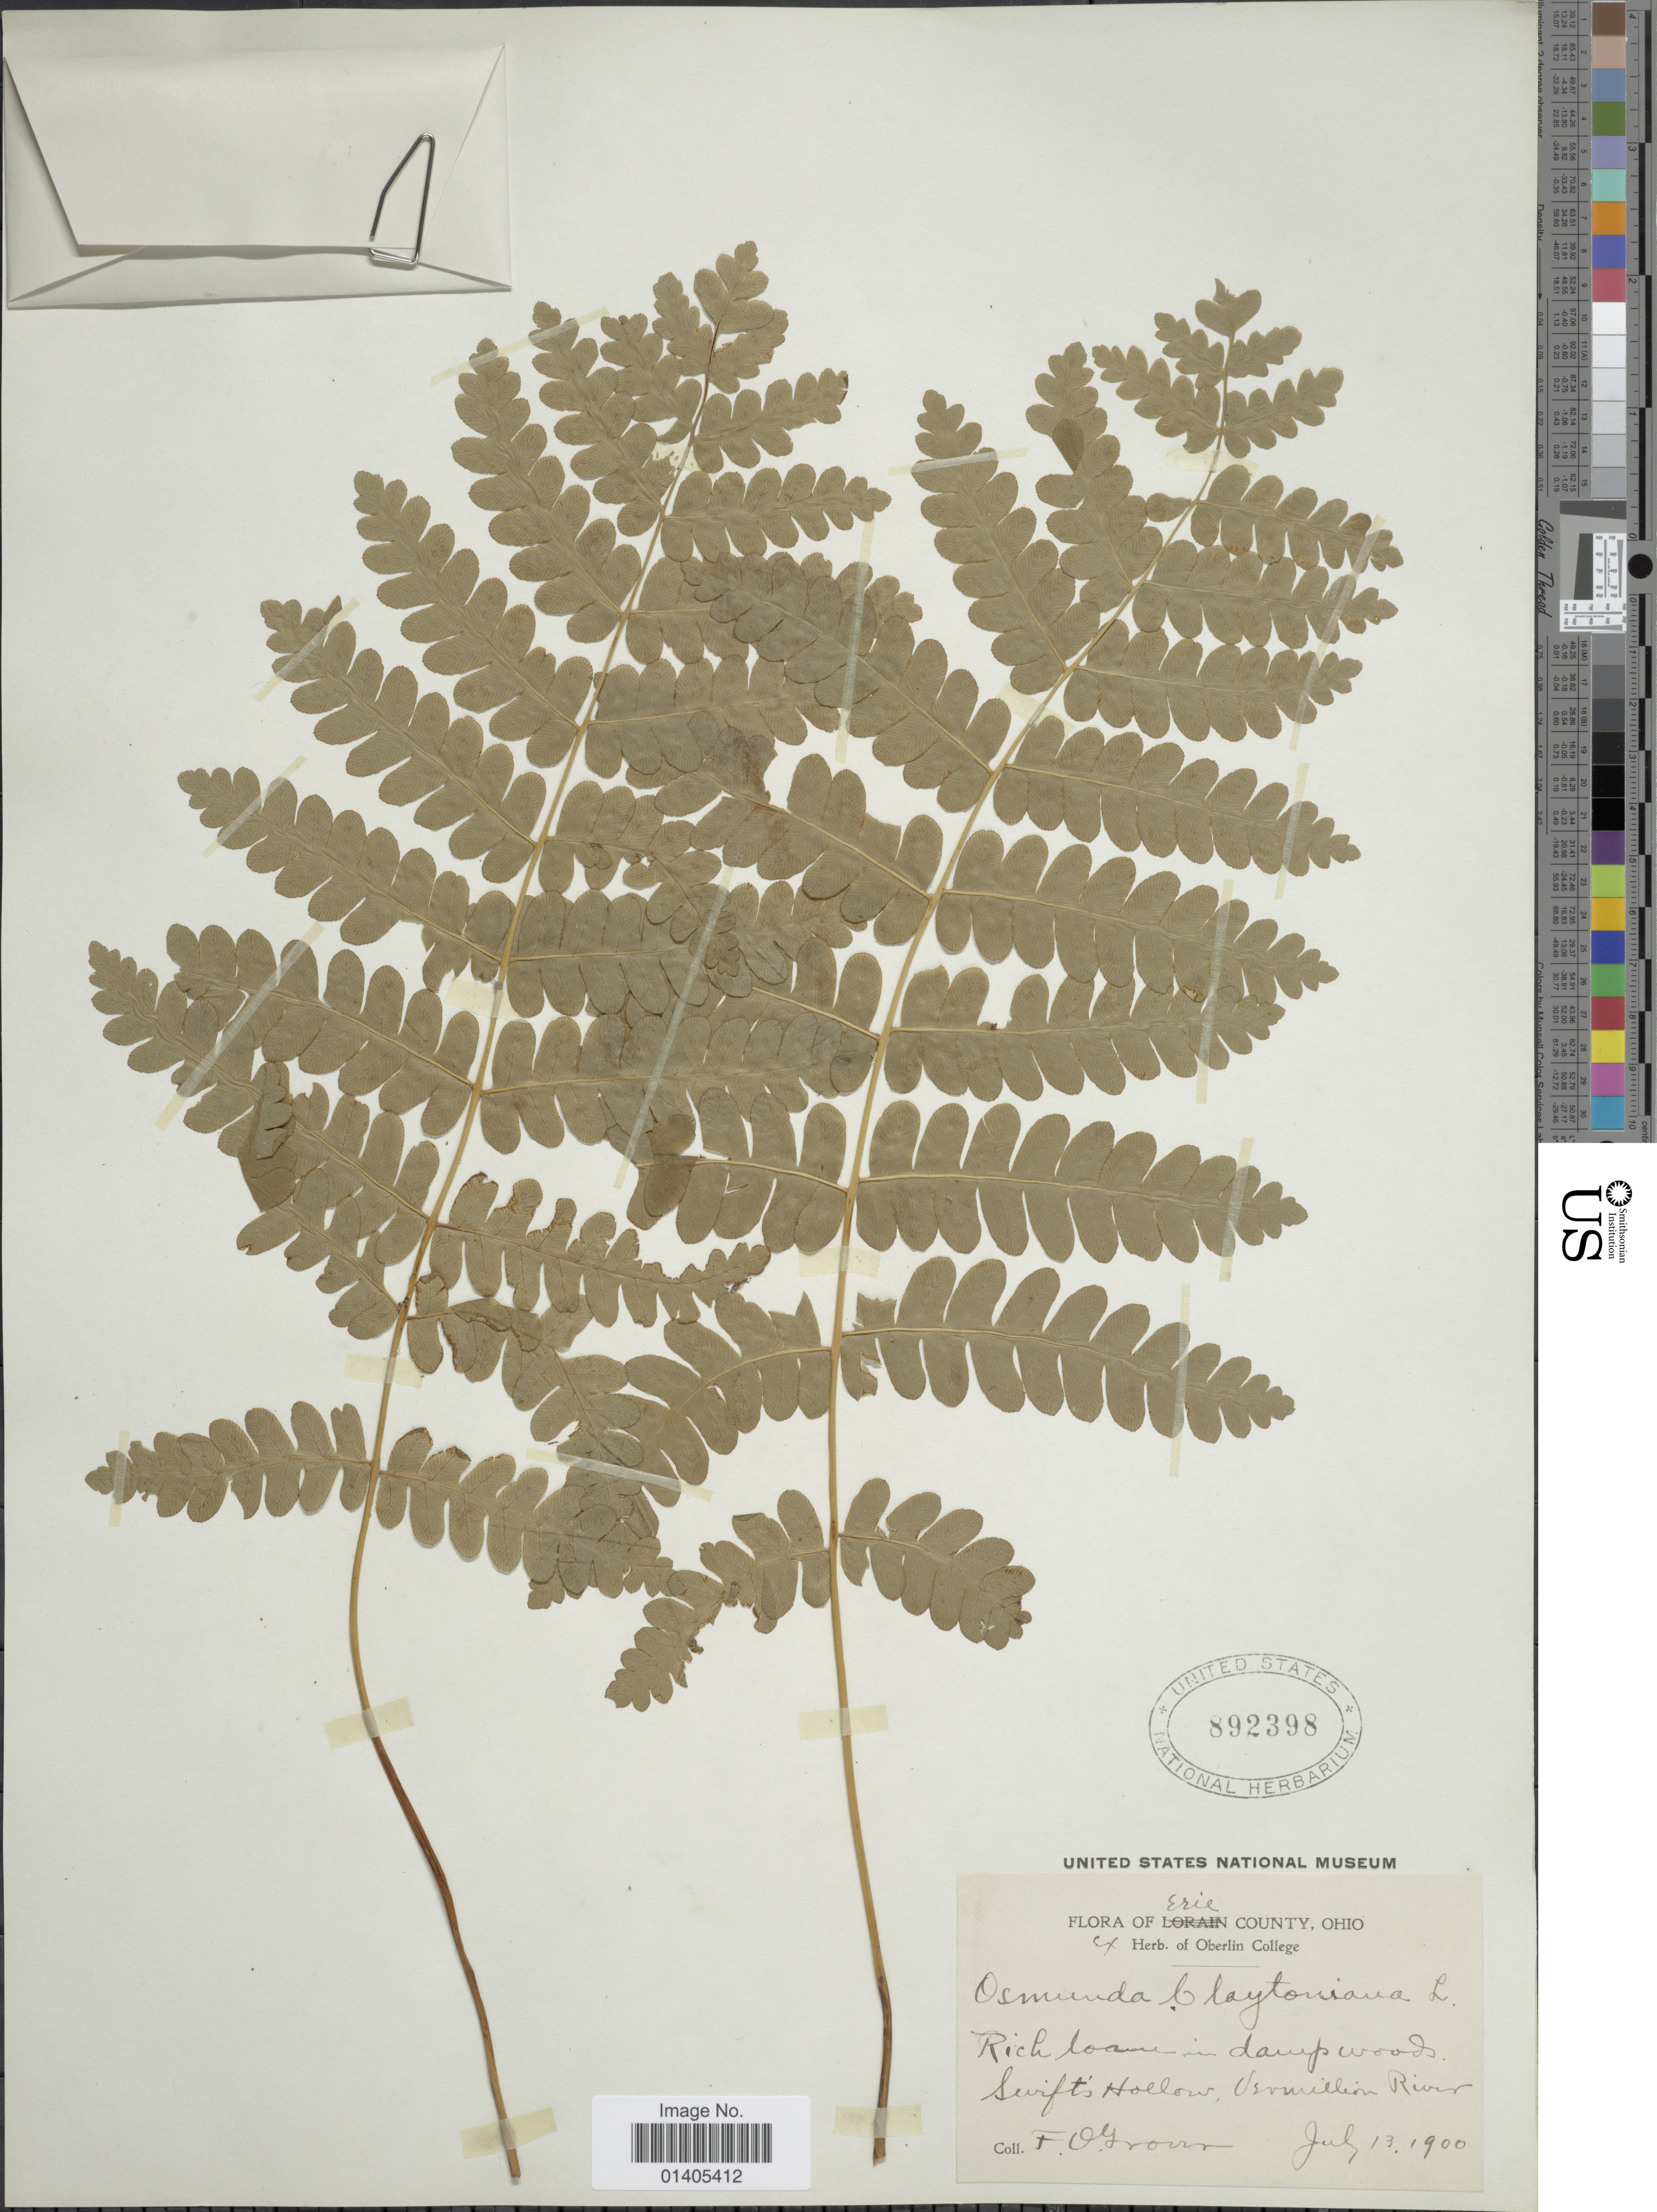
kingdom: Plantae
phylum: Tracheophyta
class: Polypodiopsida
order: Osmundales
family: Osmundaceae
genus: Osmunda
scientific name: Osmunda claytoniana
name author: (L.) Tagawa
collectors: F. Grover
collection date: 1900-07-13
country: United States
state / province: Ohio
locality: Erie County, Swifts Hollow, Usvullin River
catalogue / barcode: US 892398